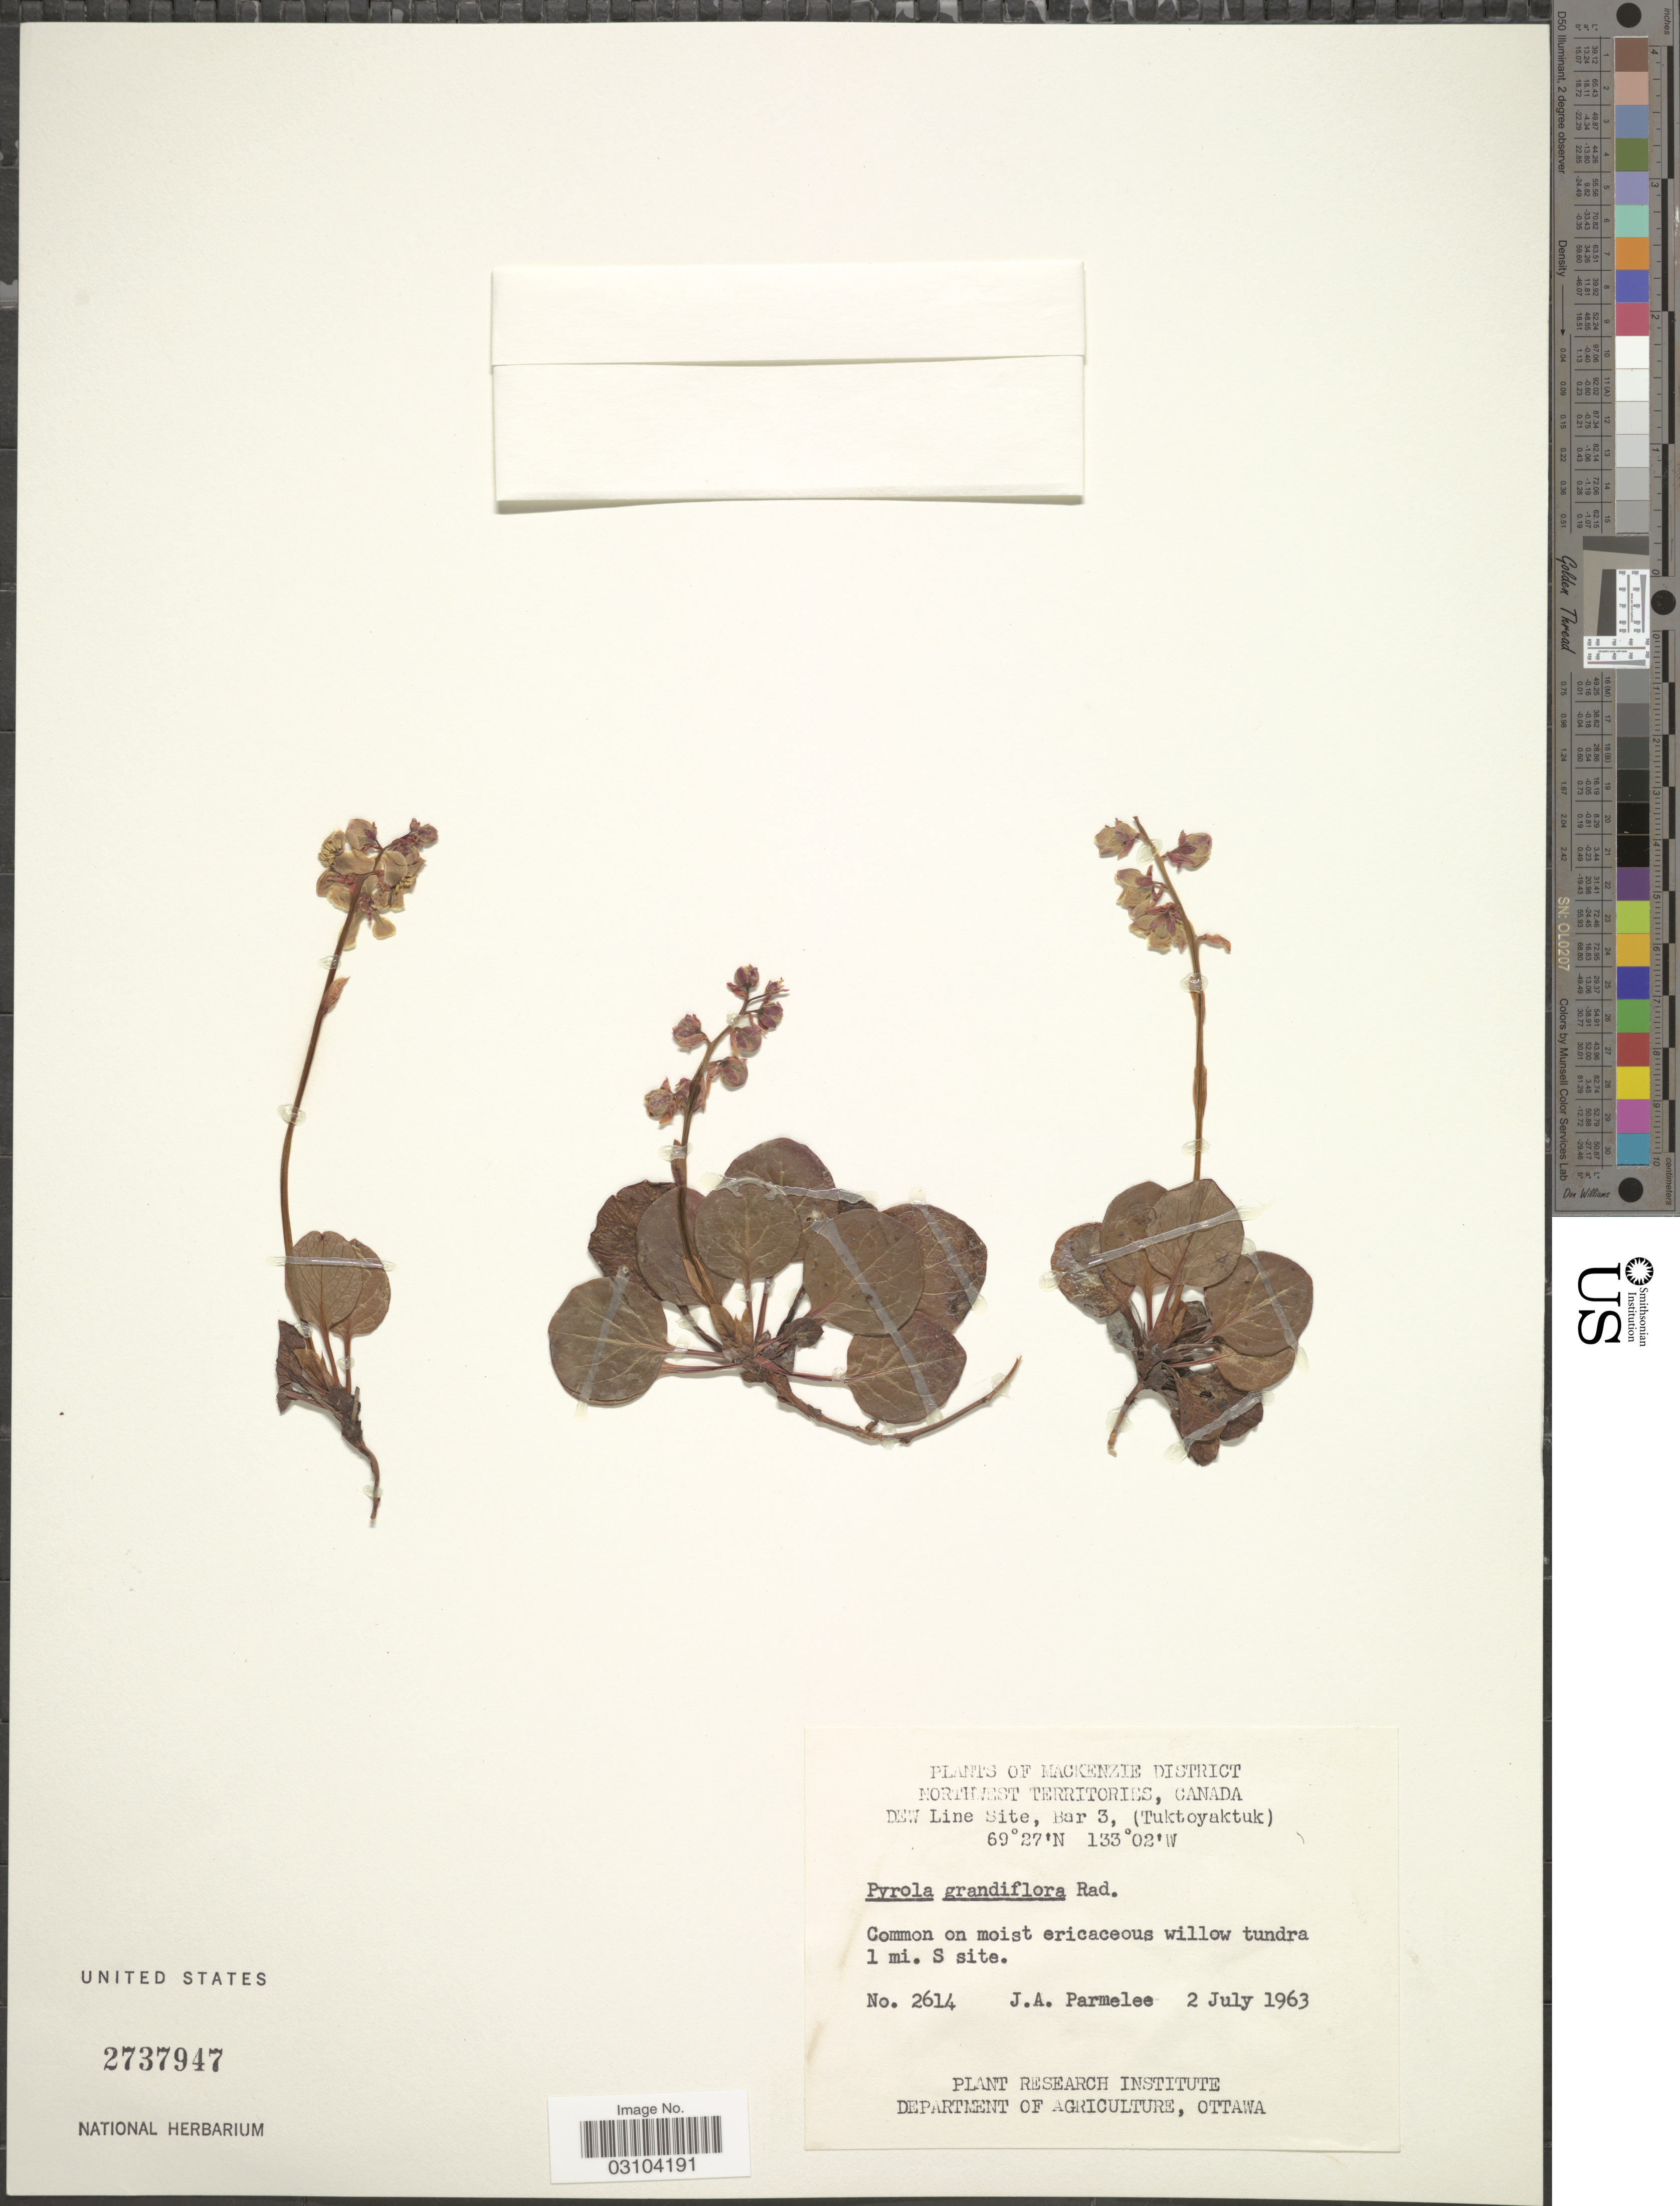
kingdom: Plantae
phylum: Tracheophyta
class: Magnoliopsida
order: Ericales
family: Ericaceae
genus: Pyrola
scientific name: Pyrola grandiflora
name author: Radius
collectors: J. A. Parmelee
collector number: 2614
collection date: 1963-07-02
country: Canada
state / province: Northwest Territories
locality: Mackenzie District. DEW Line Site, Bar 3, (Tuktoyaktuk). 1 mi. S site.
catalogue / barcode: US 2737947